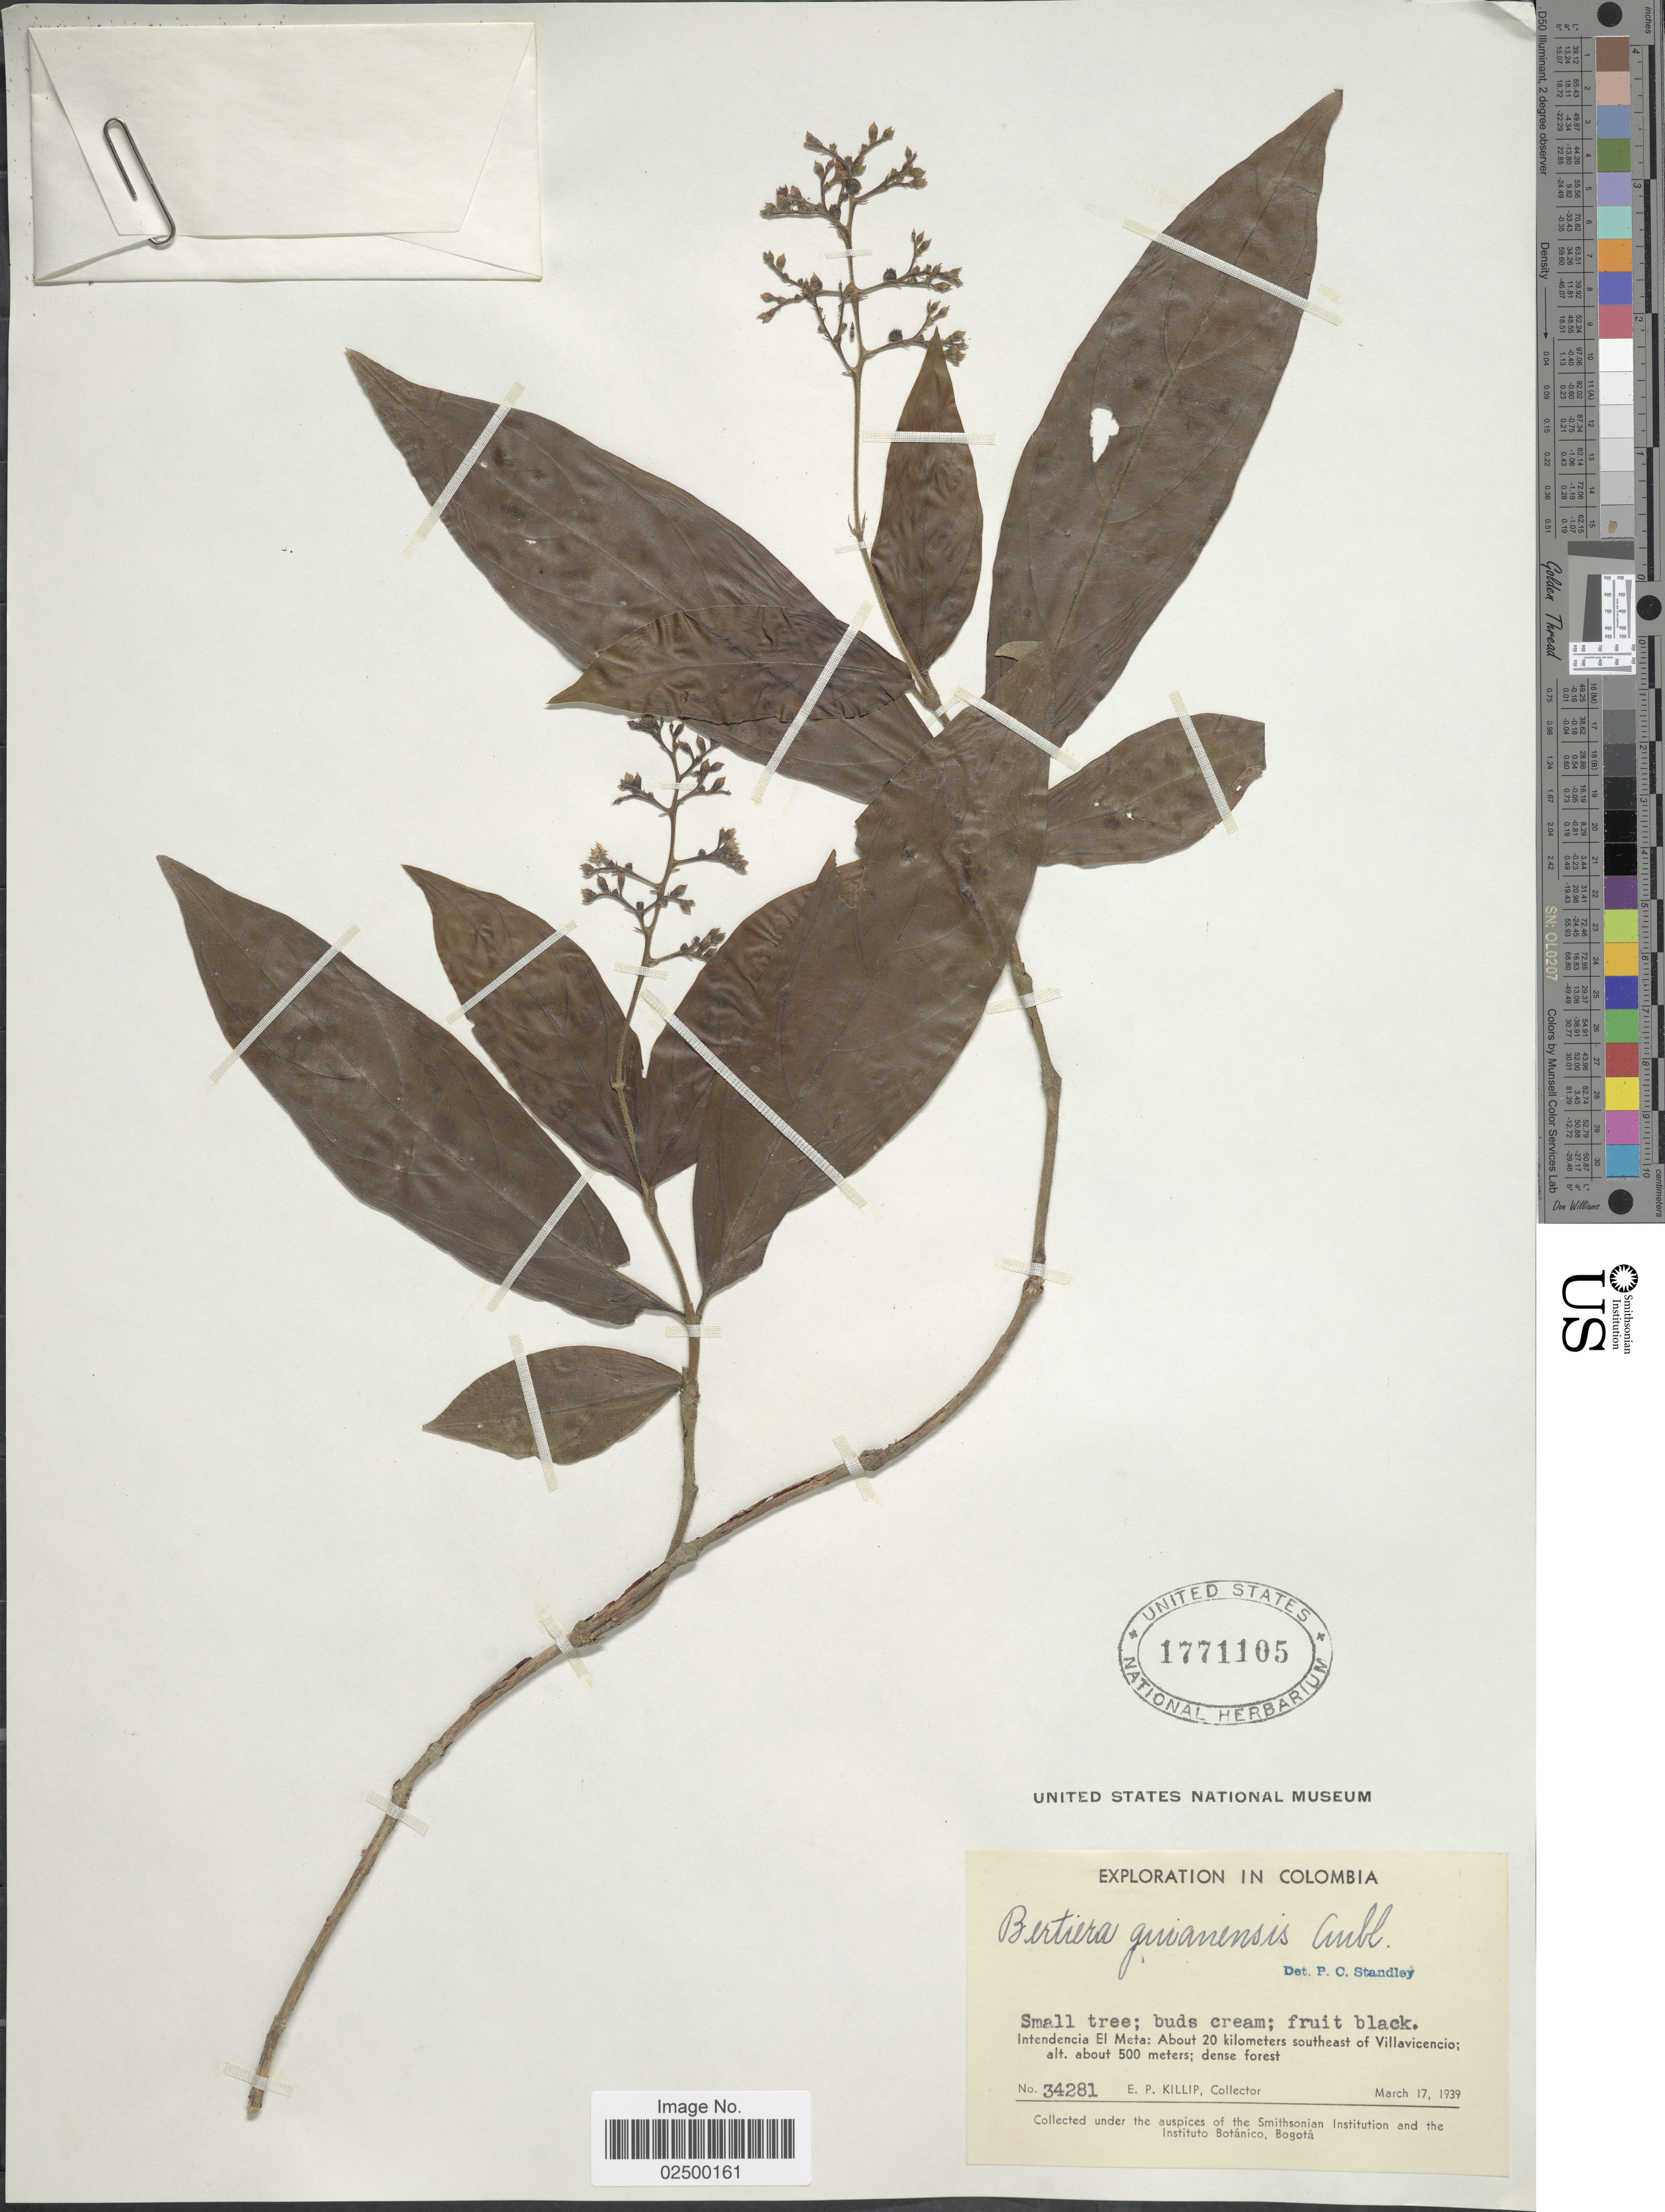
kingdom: Plantae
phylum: Tracheophyta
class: Magnoliopsida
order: Gentianales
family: Rubiaceae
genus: Bertiera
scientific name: Bertiera guianensis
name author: Aubl.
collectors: E. P. Killip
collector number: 34281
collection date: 1939-03-17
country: Colombia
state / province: Meta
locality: Intendencia del Meta: about 20 kilomters southeast of Villavicencio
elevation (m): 500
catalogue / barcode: US 1771105